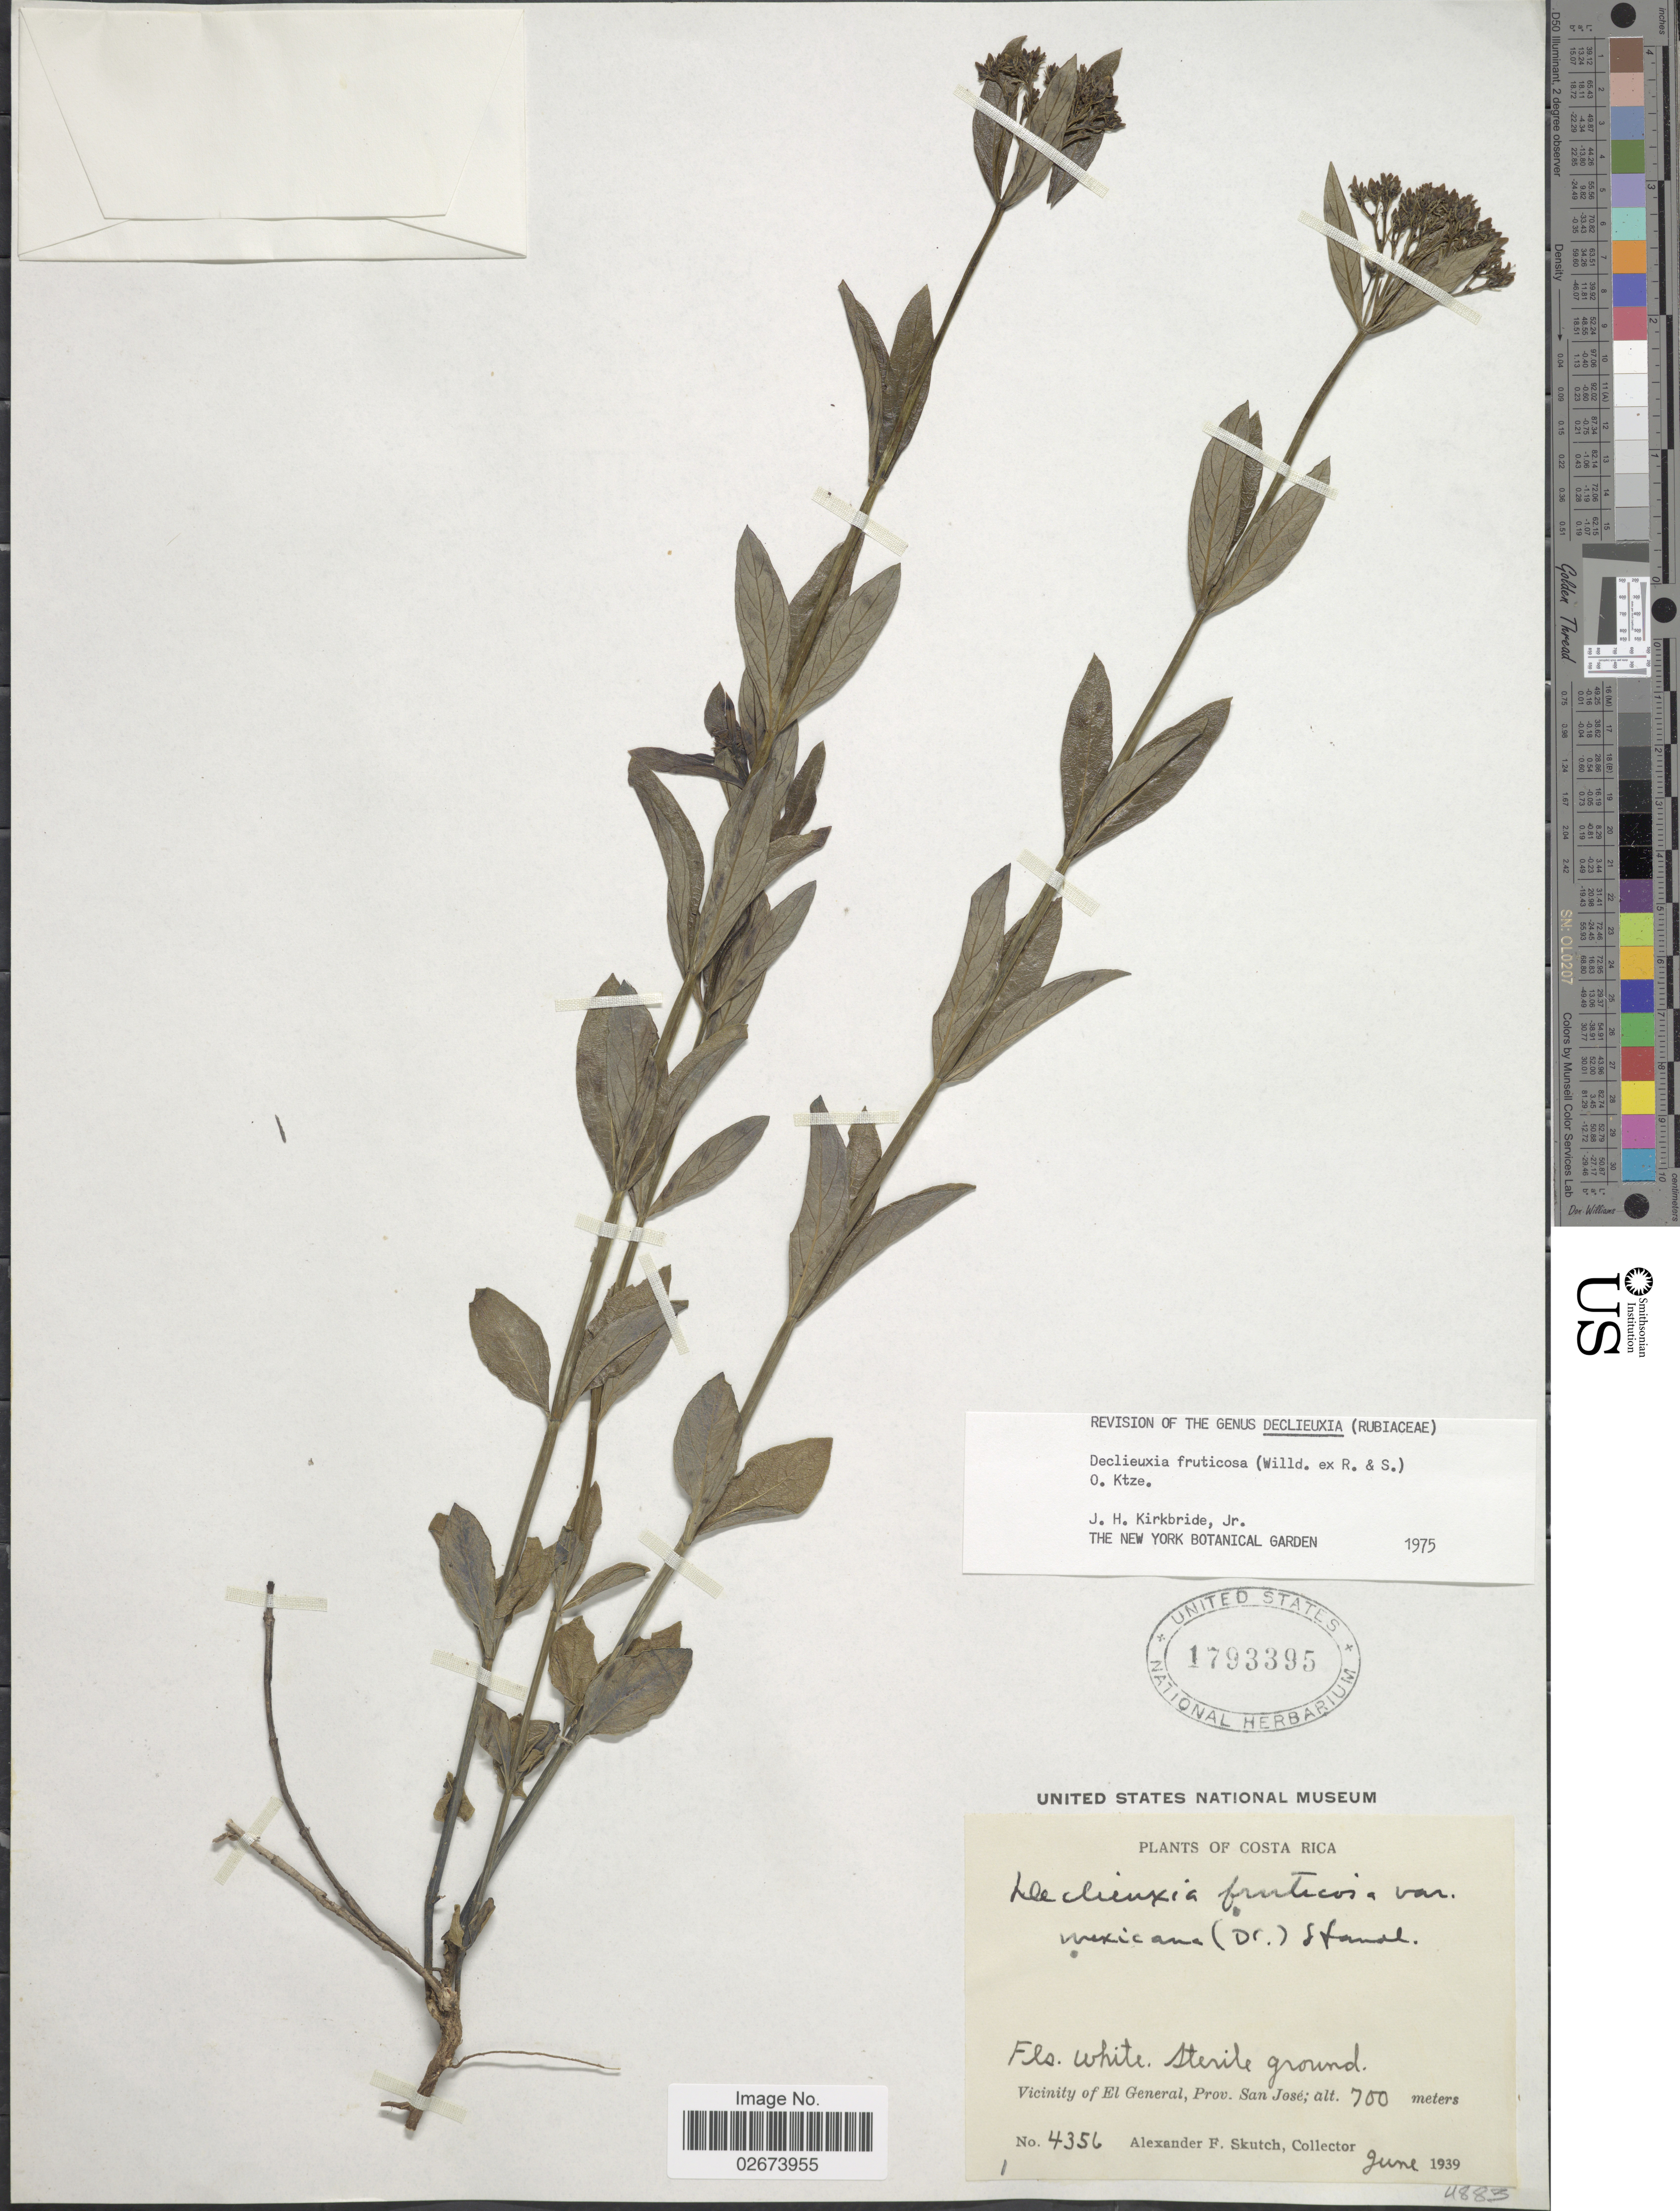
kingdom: Plantae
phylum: Tracheophyta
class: Magnoliopsida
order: Gentianales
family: Rubiaceae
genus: Declieuxia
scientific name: Declieuxia fruticosa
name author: (Willd. ex Roem. & Schult.) Kuntze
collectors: A. F. Skutch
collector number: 4356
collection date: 1939-06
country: Costa Rica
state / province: San José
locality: Vicinity of El General.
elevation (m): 700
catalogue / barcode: US 1793395